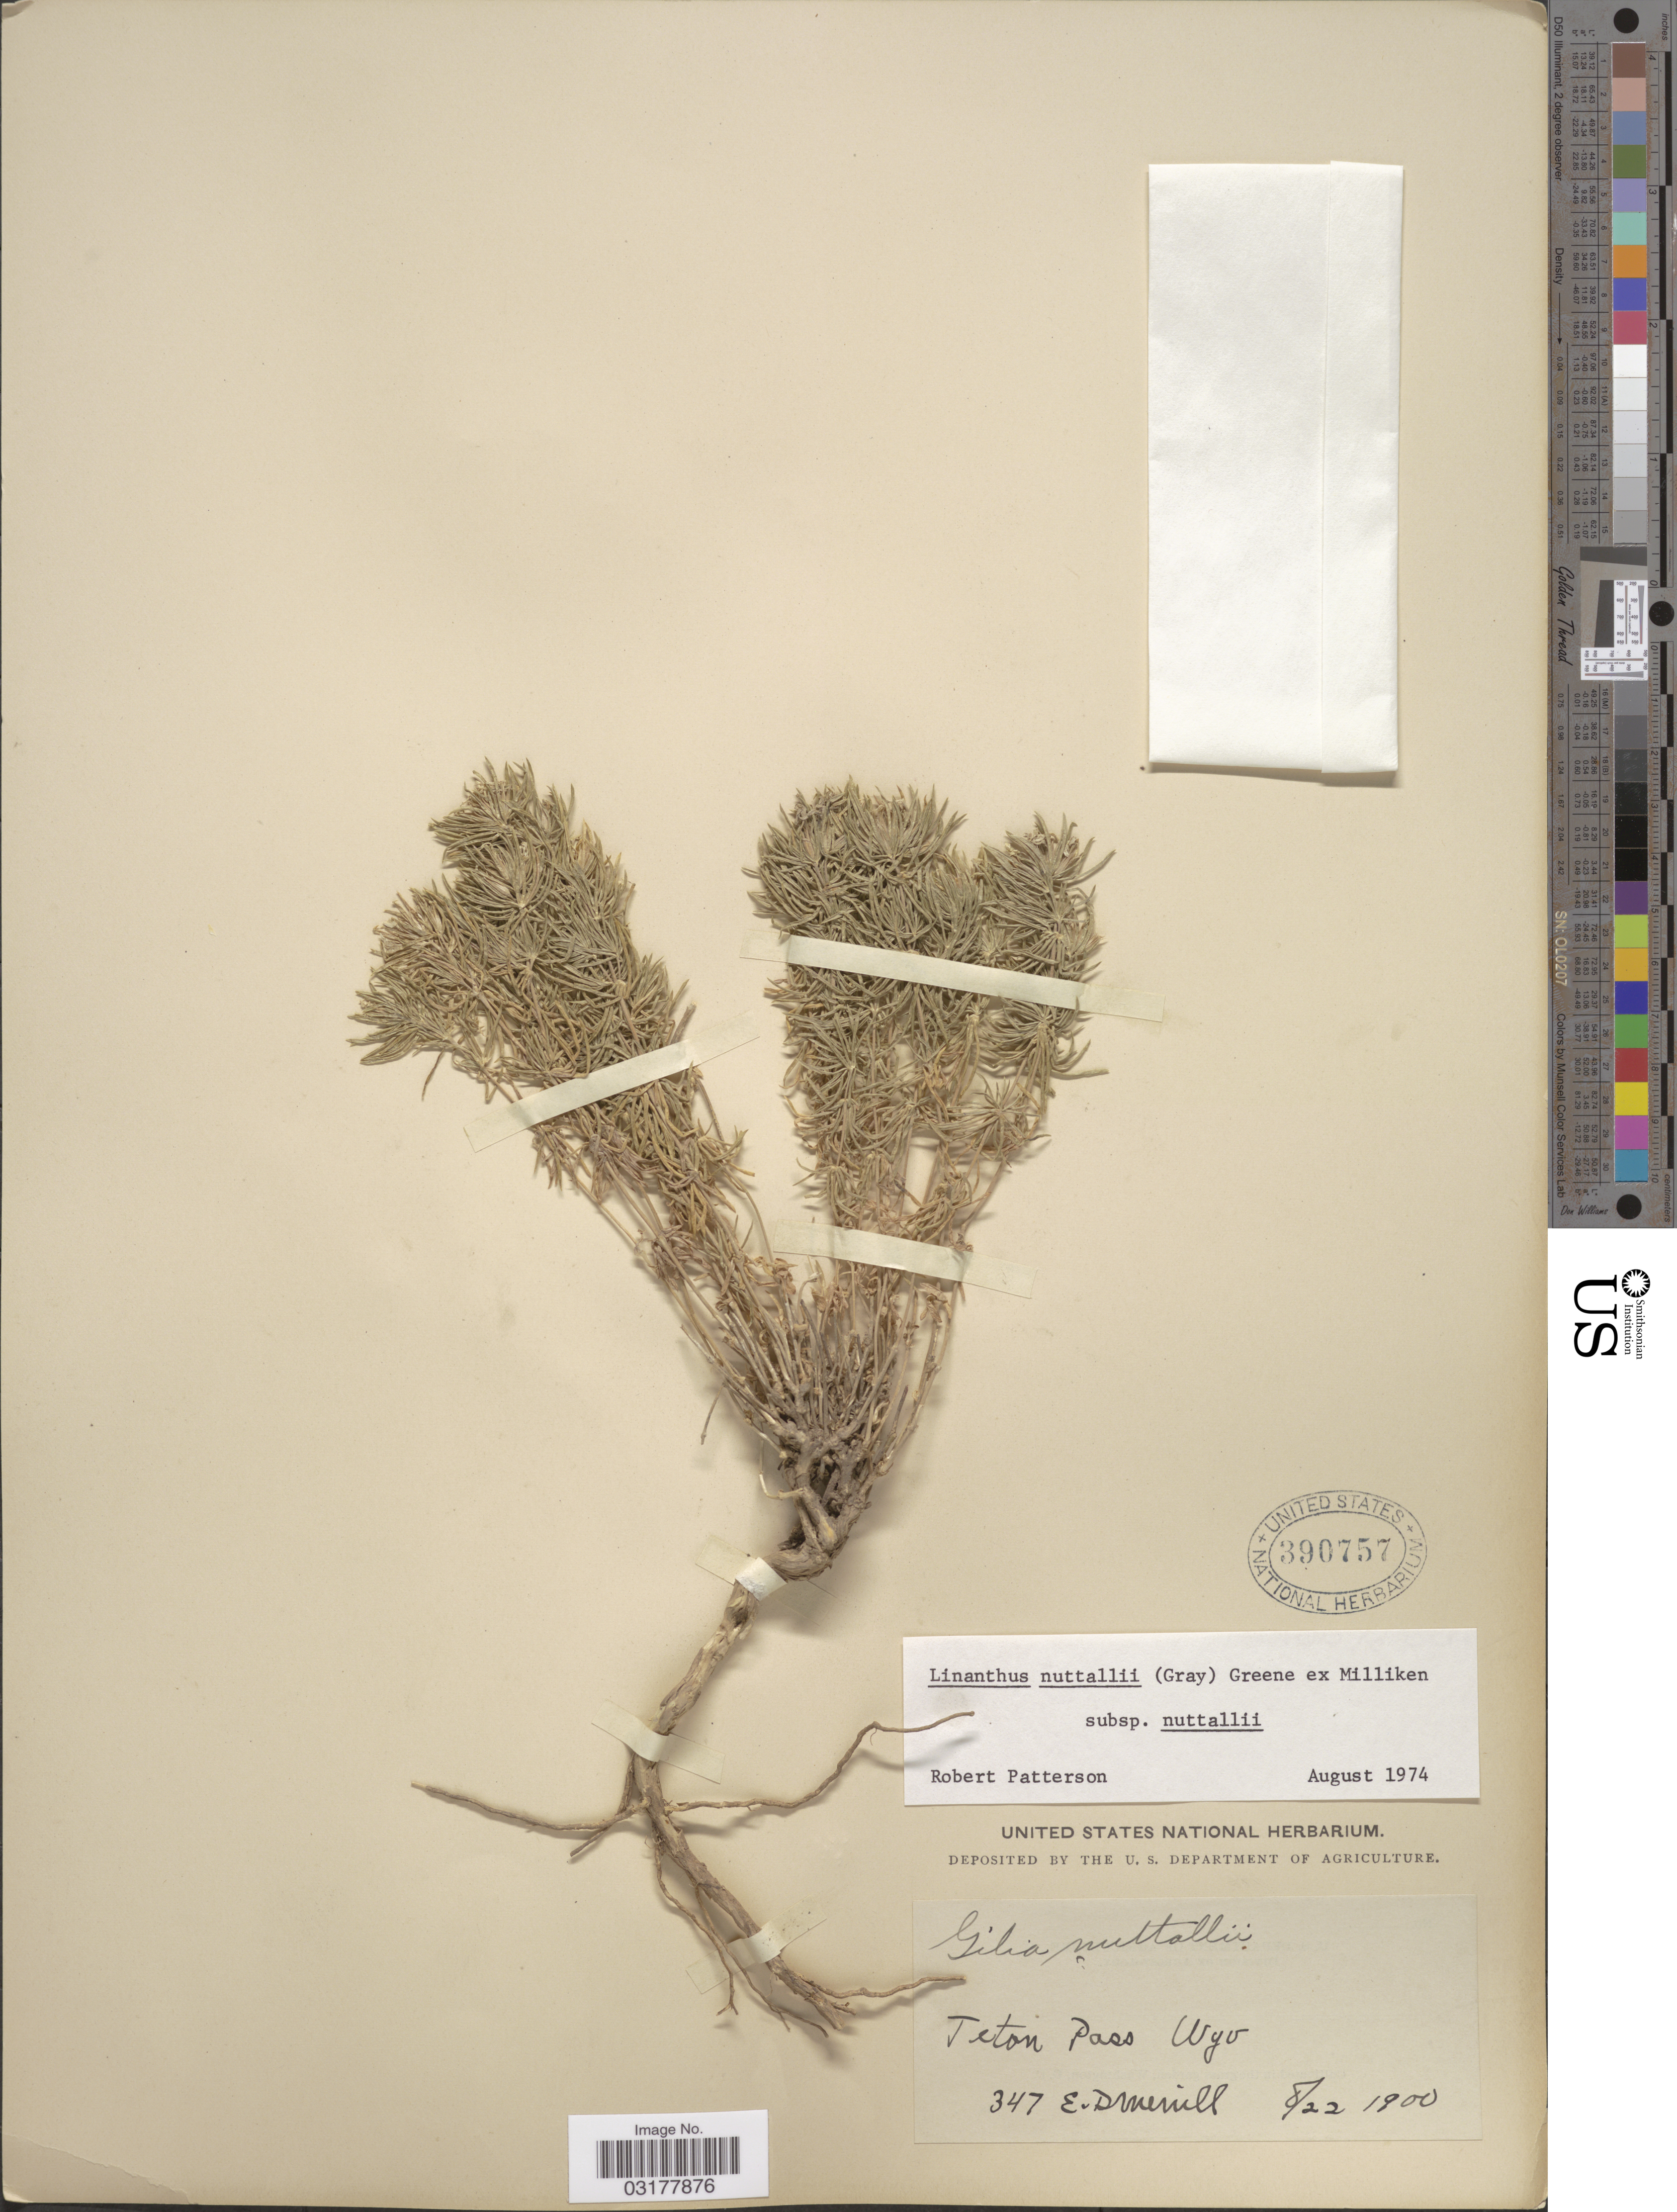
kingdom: Plantae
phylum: Tracheophyta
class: Magnoliopsida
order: Ericales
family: Polemoniaceae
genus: Leptosiphon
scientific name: Leptosiphon nuttallii subsp. nuttallii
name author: (A. Gray) J.M. Porter & L.A. Johnson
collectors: E. D. Merrill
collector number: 347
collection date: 1900-08-22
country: United States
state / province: Wyoming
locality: Teton Pass.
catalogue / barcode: US 390757